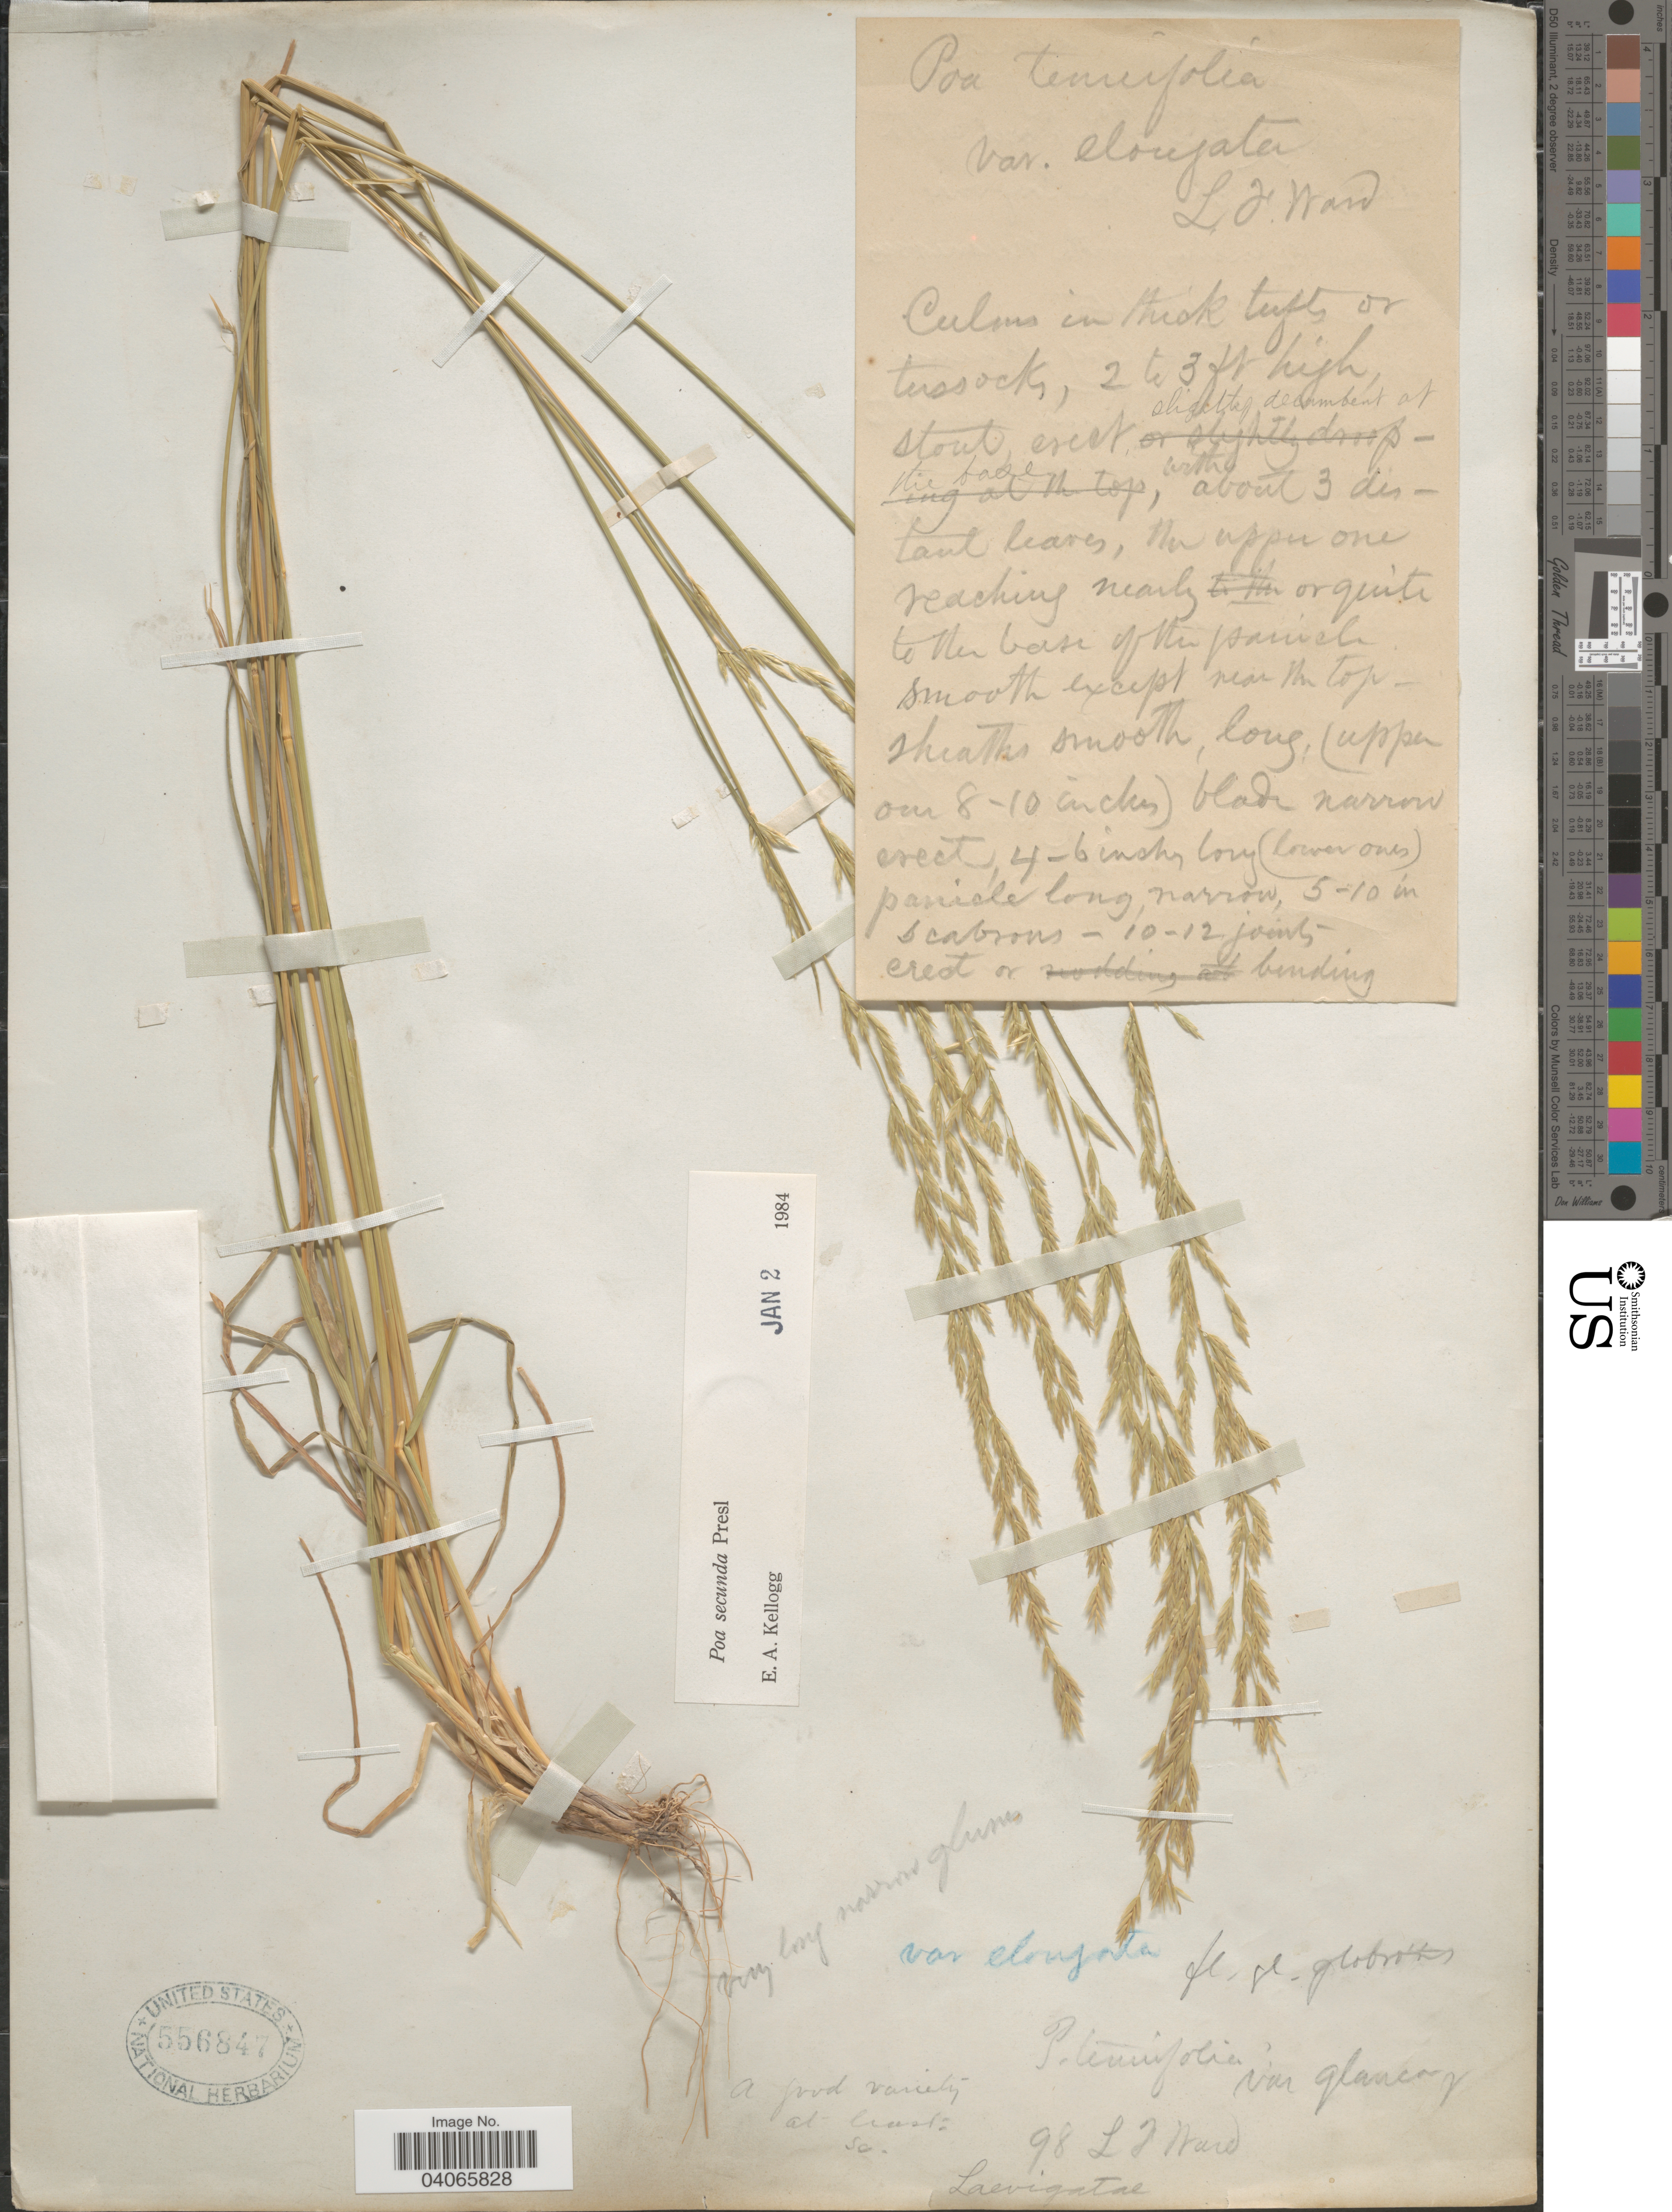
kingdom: Plantae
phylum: Tracheophyta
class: Liliopsida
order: Poales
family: Poaceae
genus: Poa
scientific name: Poa secunda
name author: J. Presl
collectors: L. Ward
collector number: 98?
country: United States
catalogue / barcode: US 556847